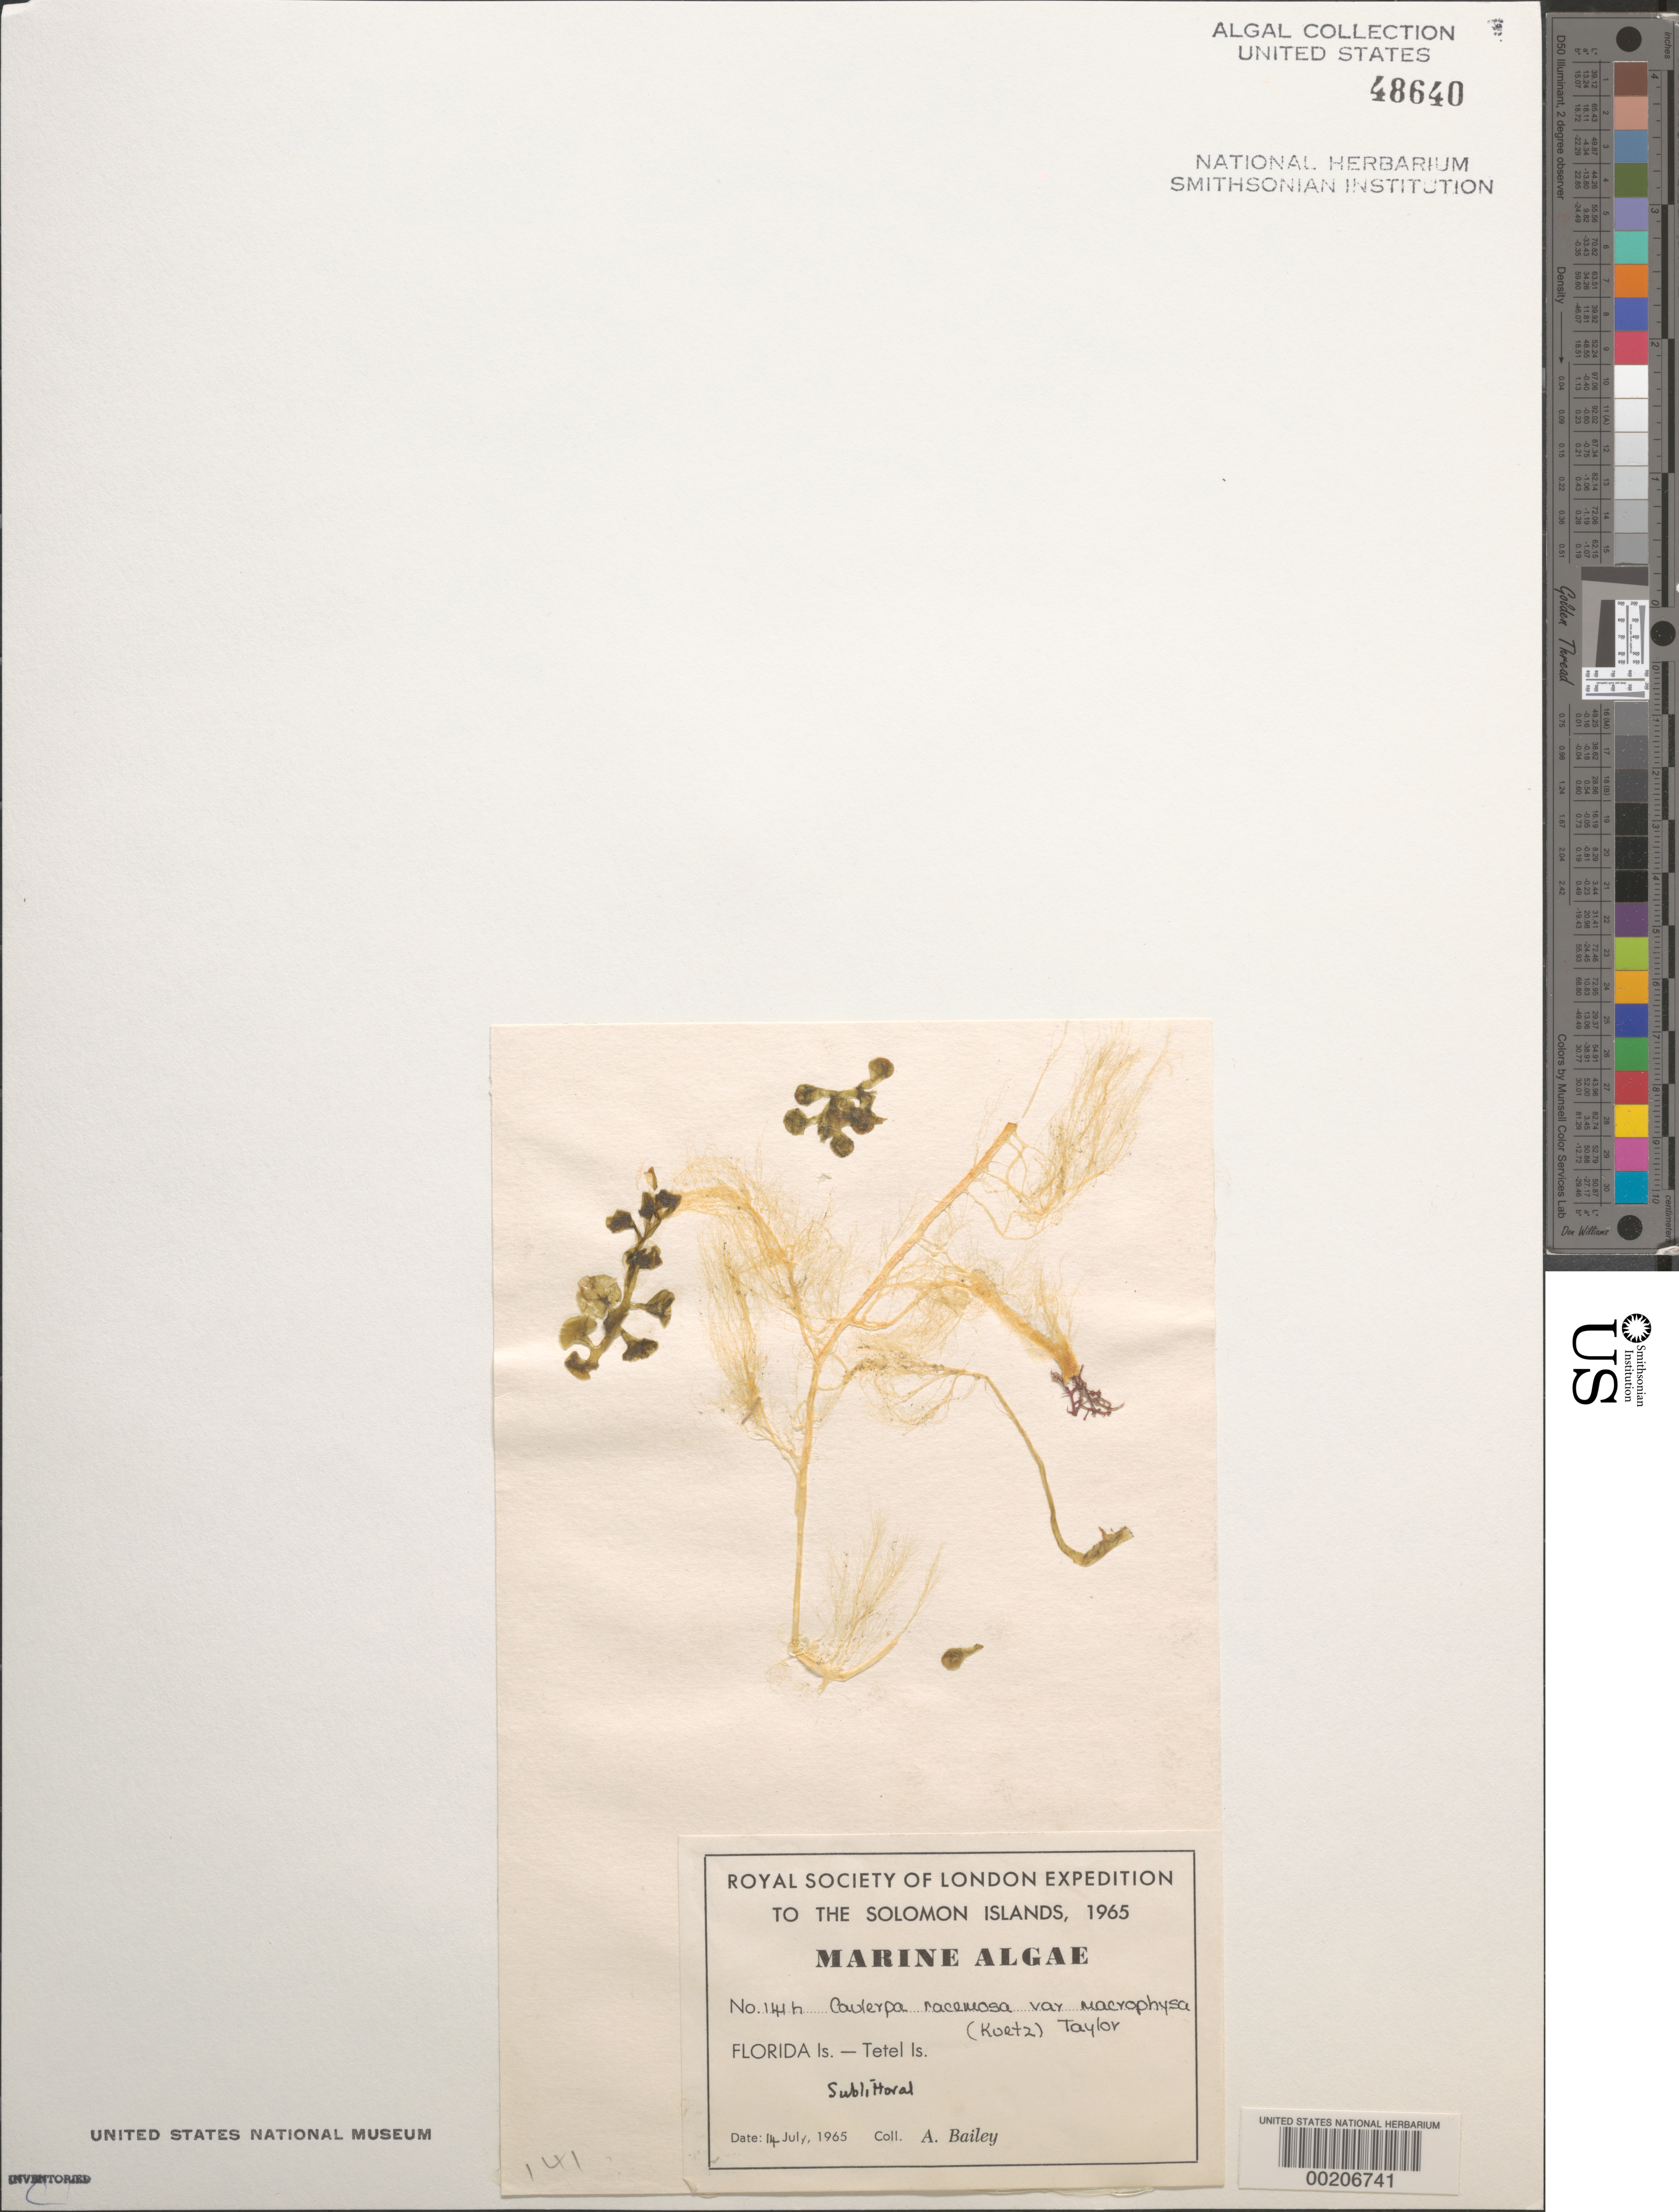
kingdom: Plantae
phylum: Chlorophyta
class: Ulvophyceae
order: Bryopsidales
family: Caulerpaceae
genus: Caulerpa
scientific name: Caulerpa racemosa var. macrophysa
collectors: A. Bailey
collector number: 141h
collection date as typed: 14 Jul 1965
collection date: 1965-07-14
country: Solomon Islands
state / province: Central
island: Tete [Tetel]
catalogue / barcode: US 48640